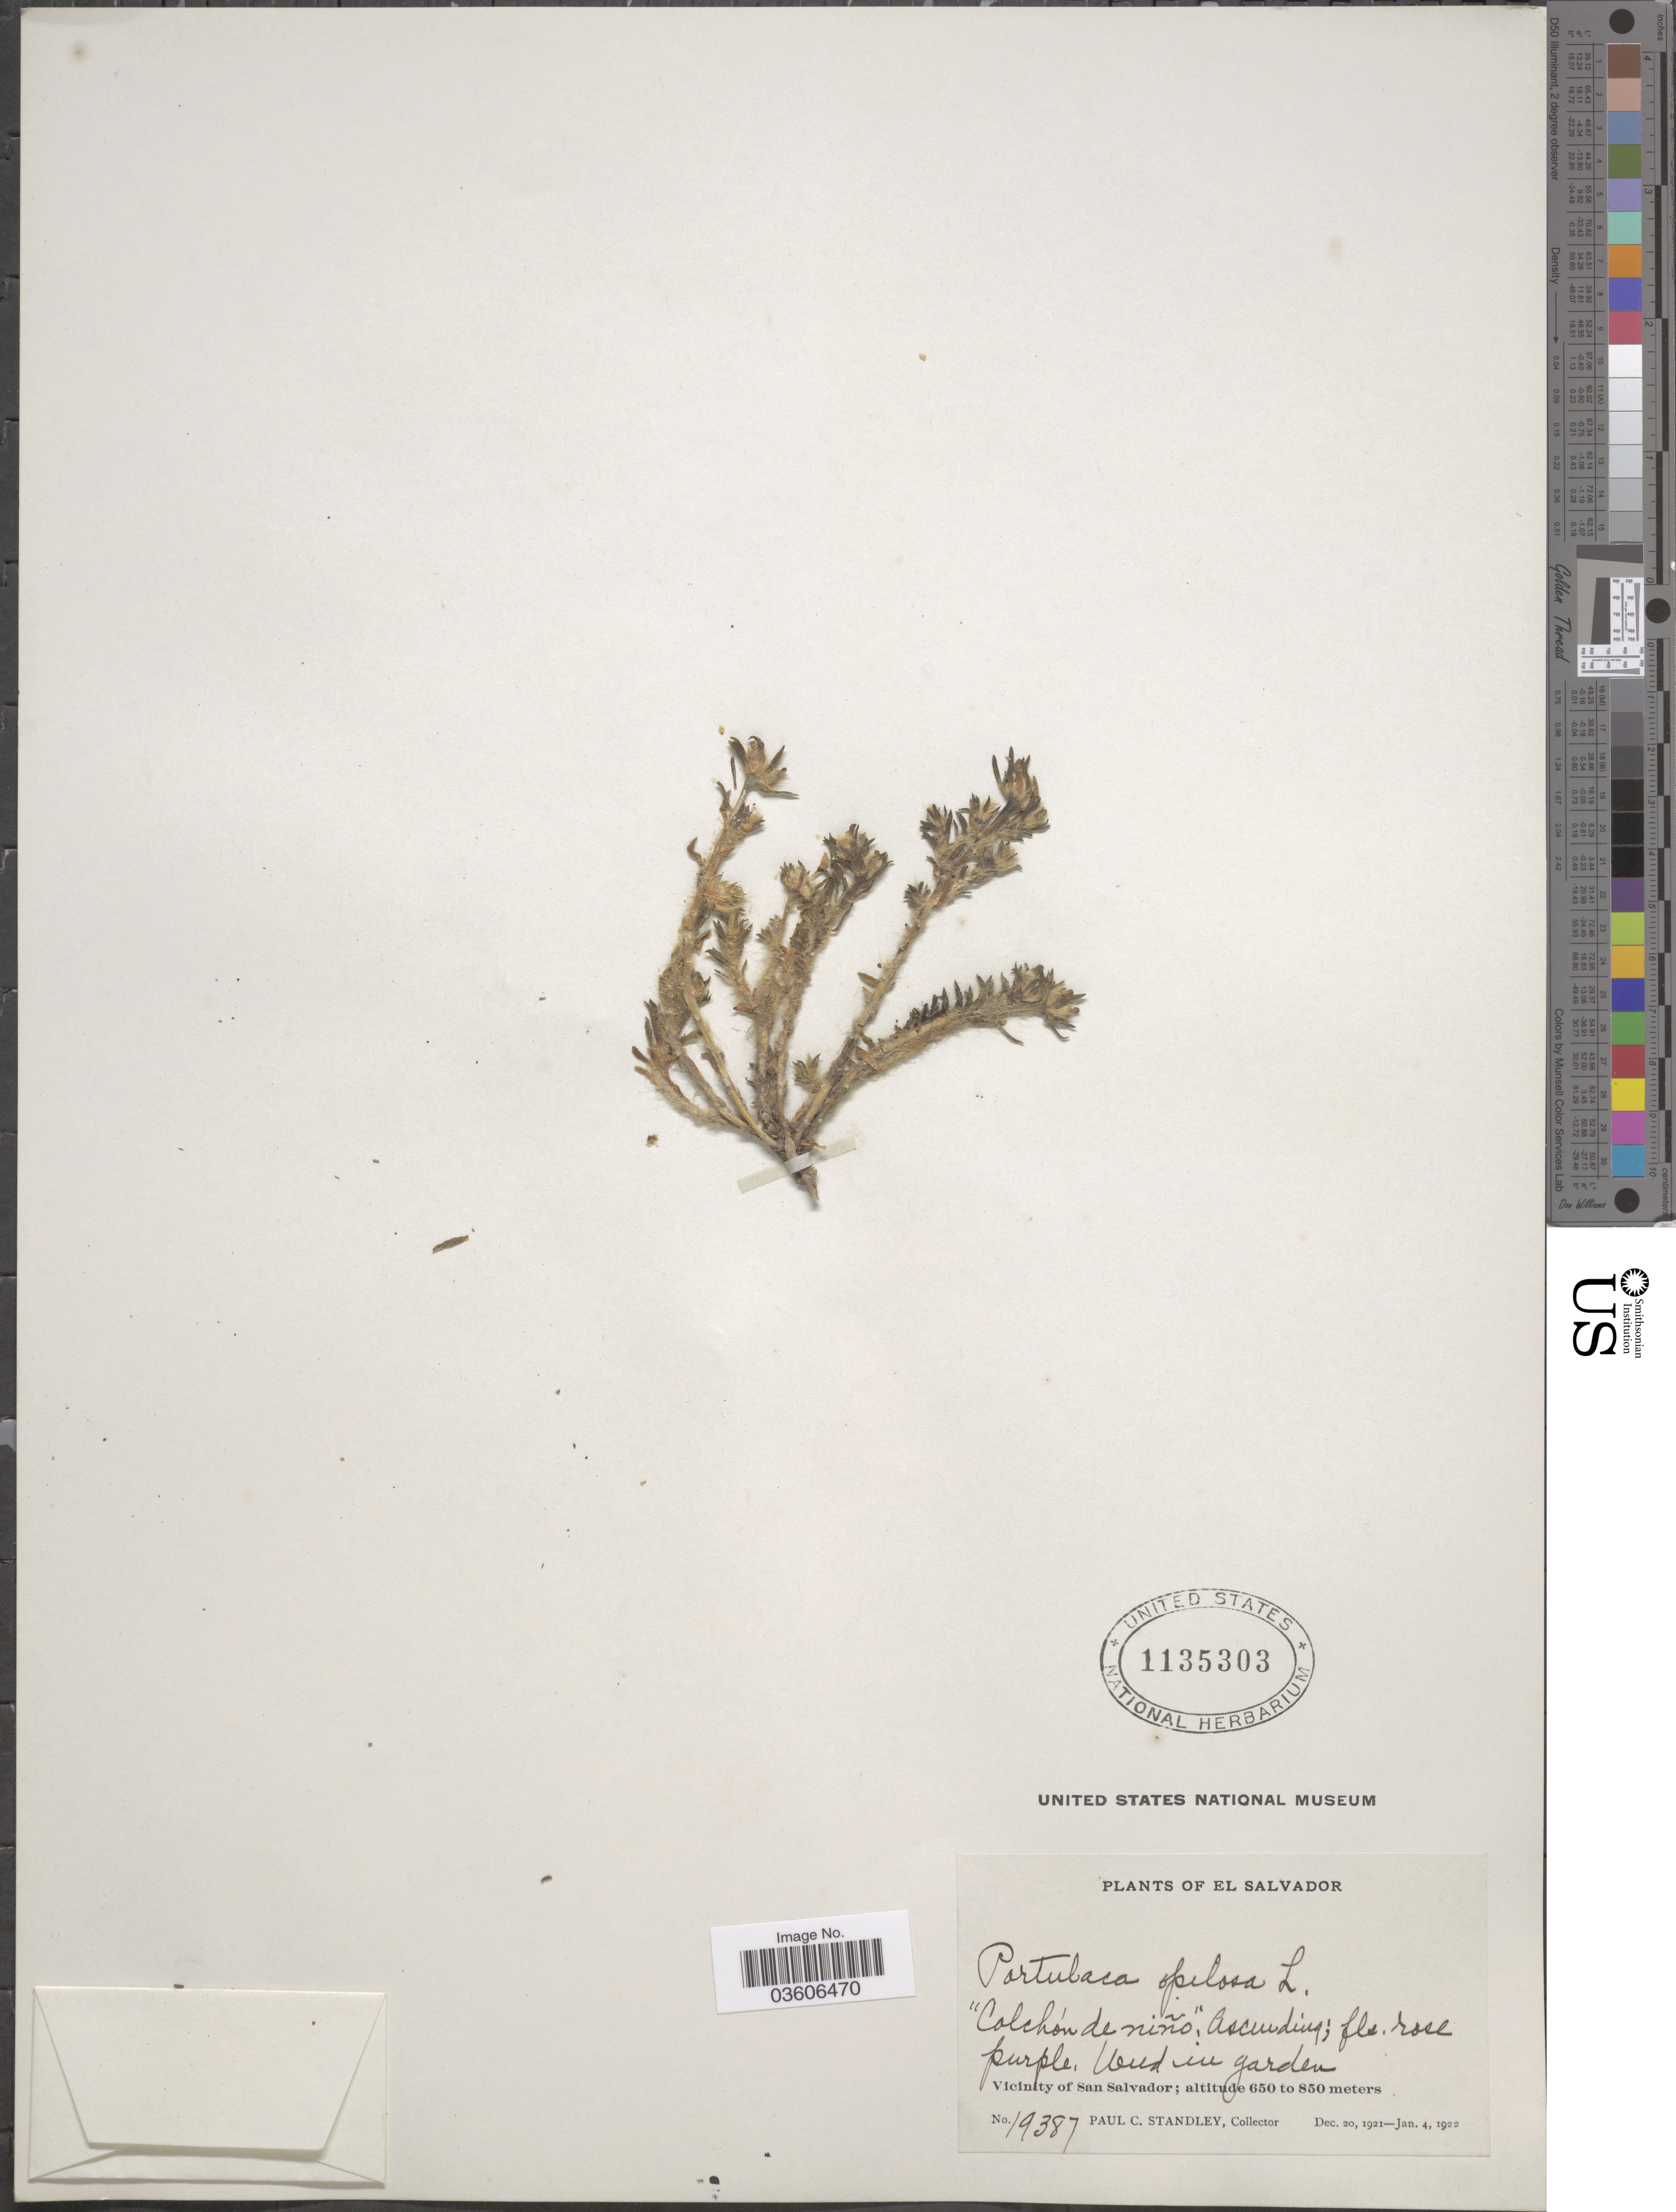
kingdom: Plantae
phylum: Tracheophyta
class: Magnoliopsida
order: Caryophyllales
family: Portulacaceae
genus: Portulaca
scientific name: Portulaca pilosa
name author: L.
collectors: P. C. Standley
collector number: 19387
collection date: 1921-12-20/1922-01-04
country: El Salvador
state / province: San Salvador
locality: Vicinity of San Salvador.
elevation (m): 650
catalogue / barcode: US 1135303